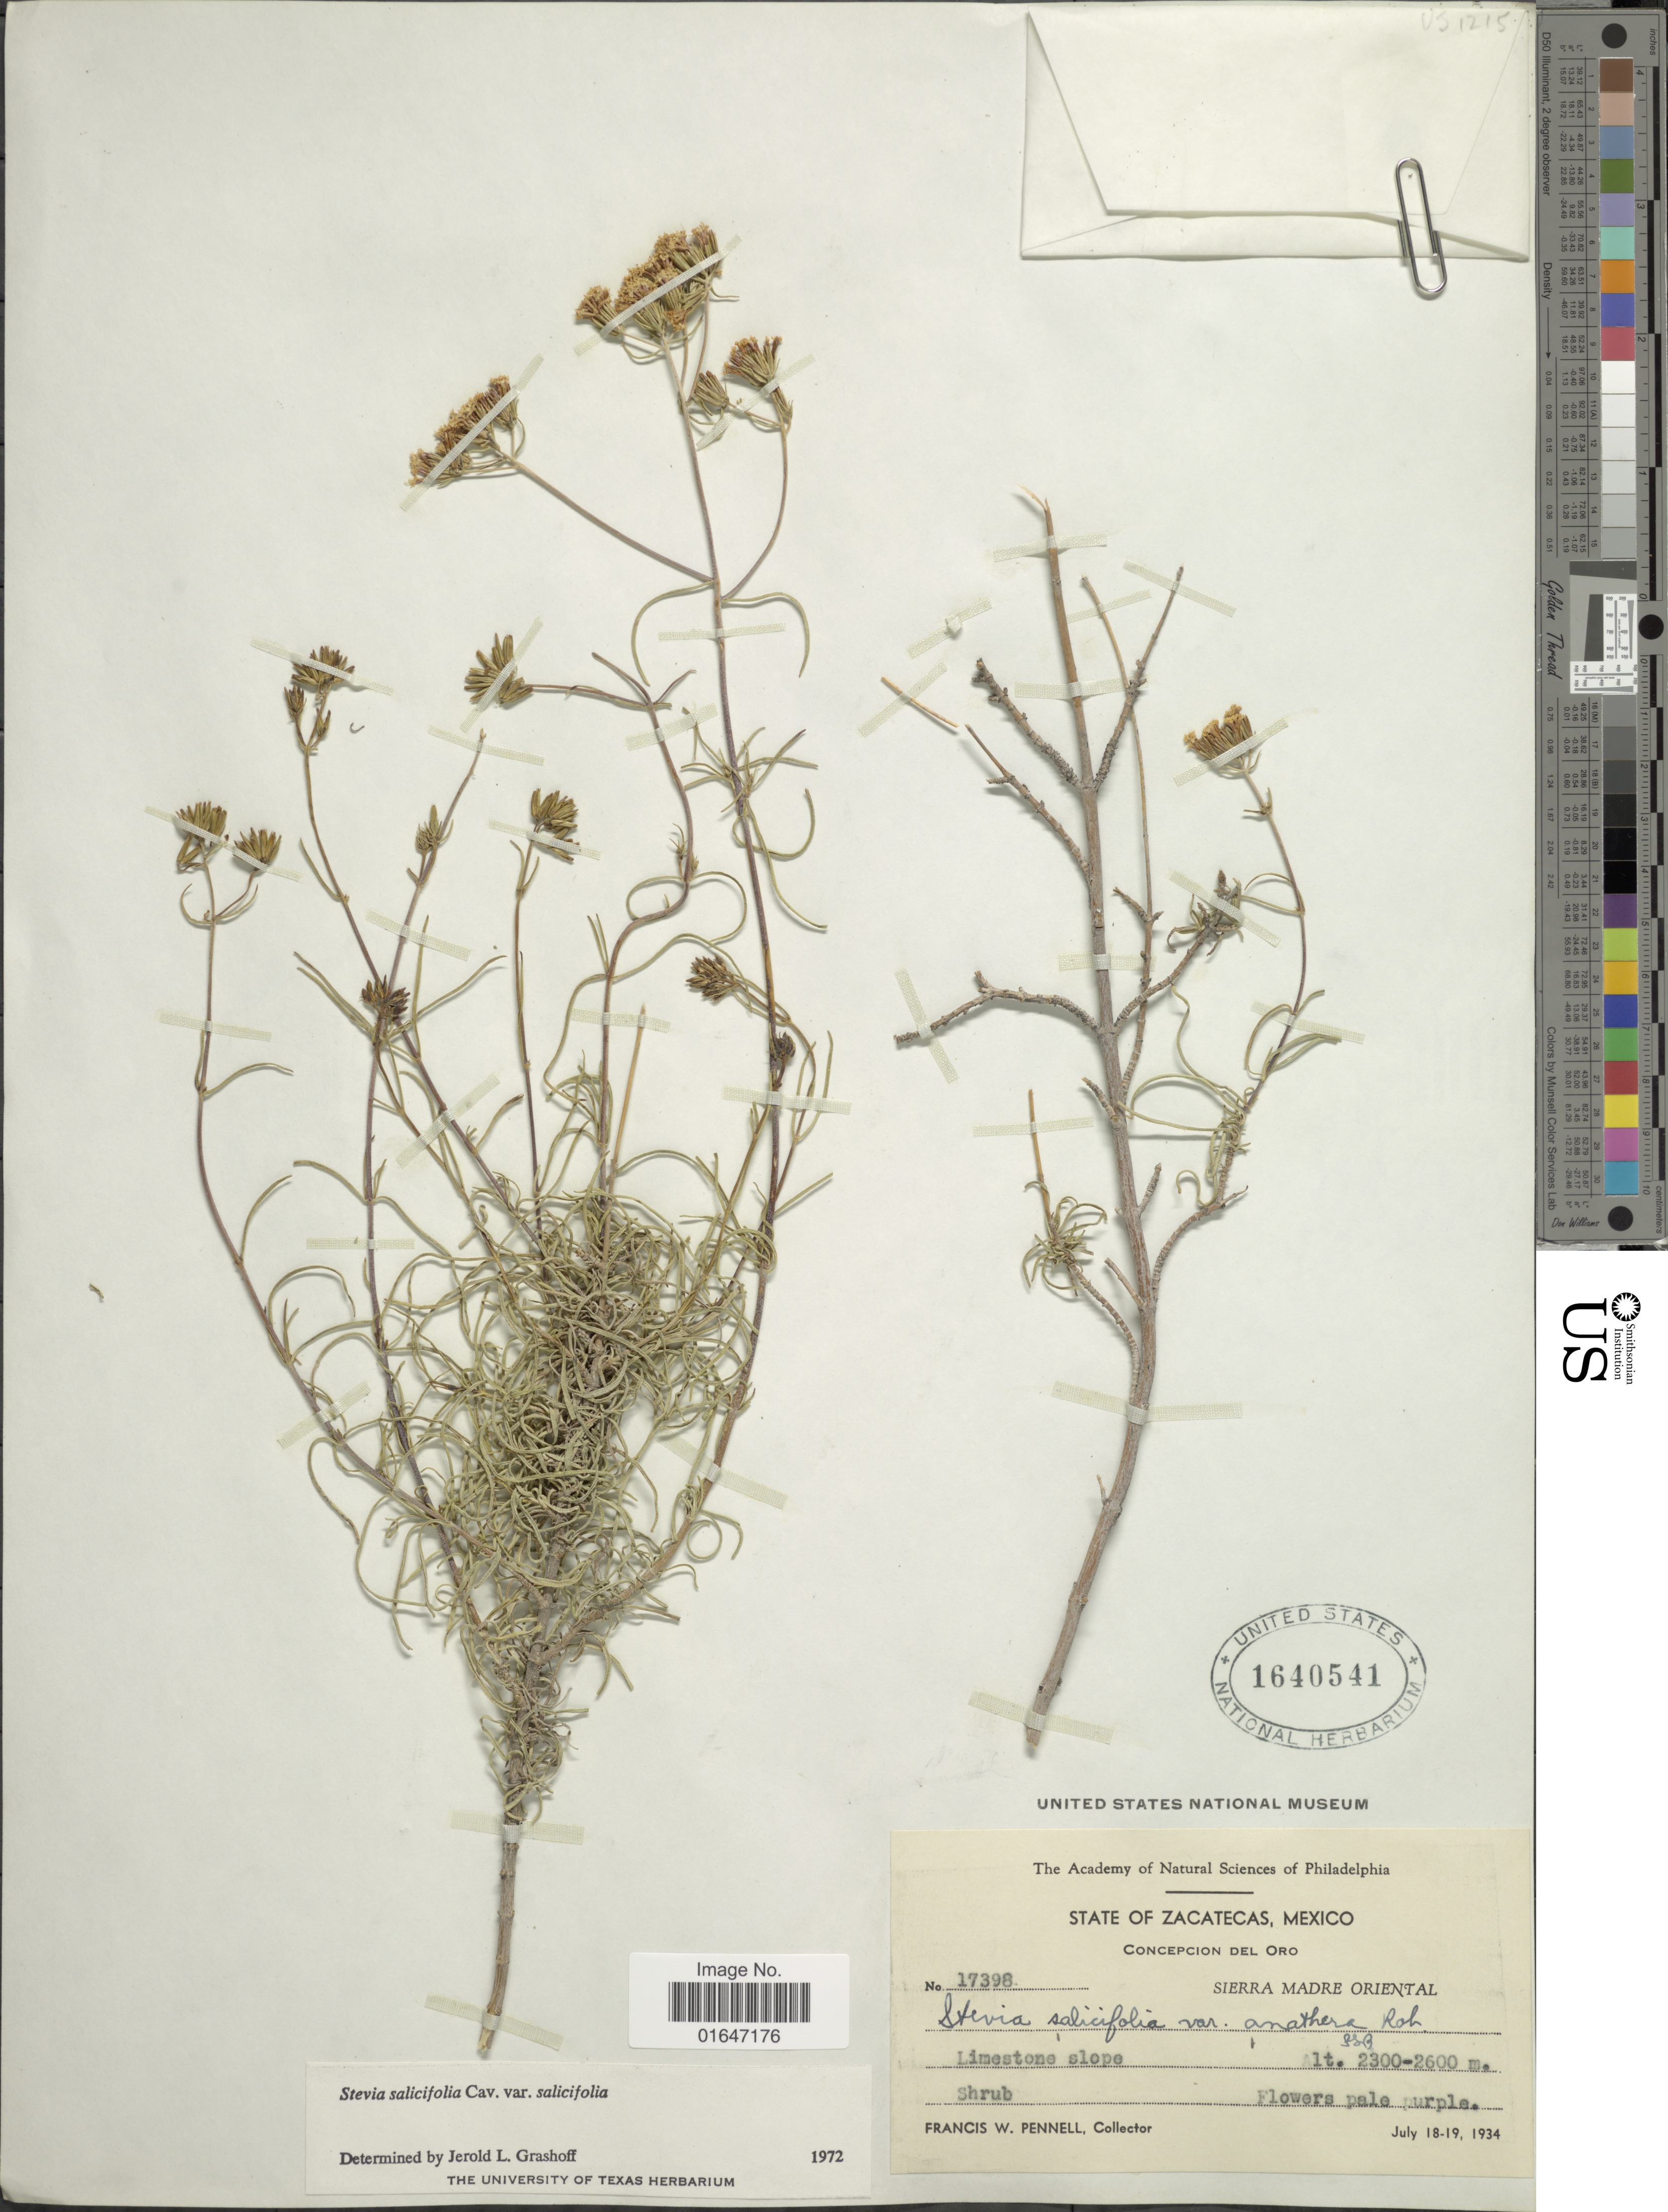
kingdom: Plantae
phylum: Tracheophyta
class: Magnoliopsida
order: Asterales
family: Asteraceae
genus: Stevia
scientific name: Stevia salicifolia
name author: Cav.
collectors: F. W. Pennell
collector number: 17398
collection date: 1934-07-18/1934-07-19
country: Mexico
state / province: Zacatecas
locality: State of Zacatecas, Concepcion del oro, Sierra Madre Oriental.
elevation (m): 2300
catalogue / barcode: US 1640541